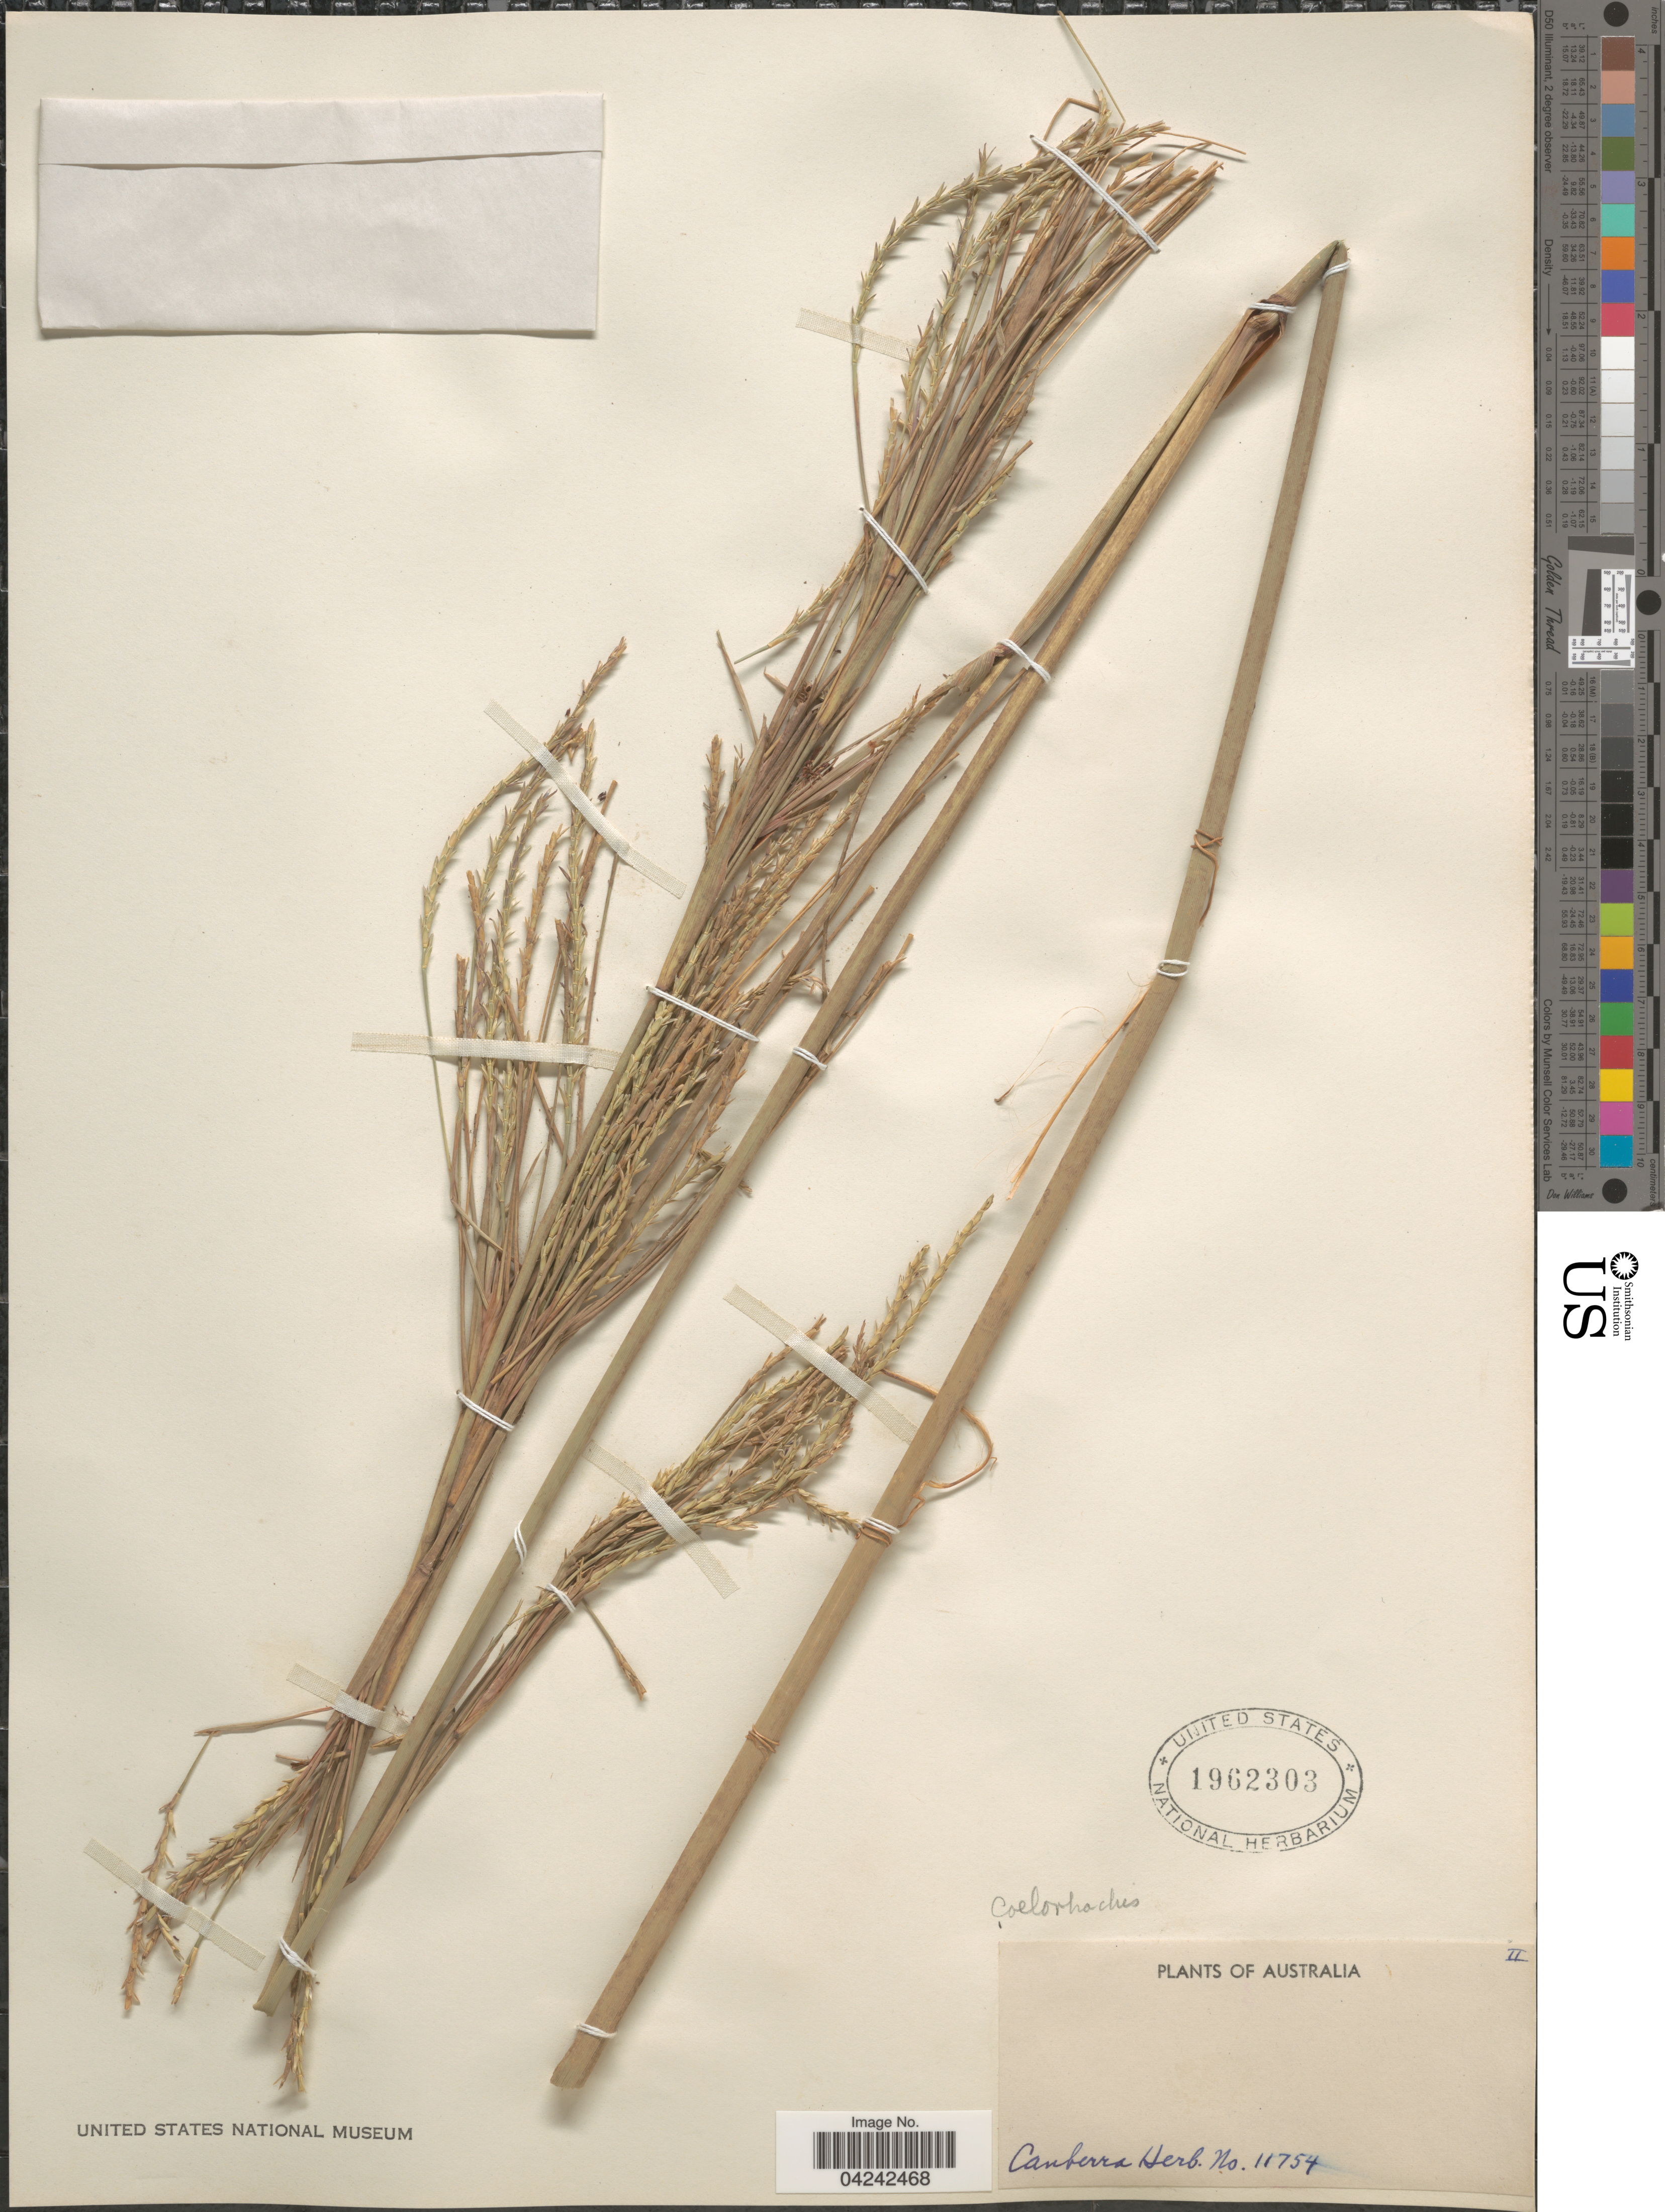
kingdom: Plantae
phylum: Tracheophyta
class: Liliopsida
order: Poales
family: Poaceae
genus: Rottboellia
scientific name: Rottboellia rottboellioides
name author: (R. Br.) Druce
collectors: Ex Herb. Canberra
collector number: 11754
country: Australia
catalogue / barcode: US 1962303